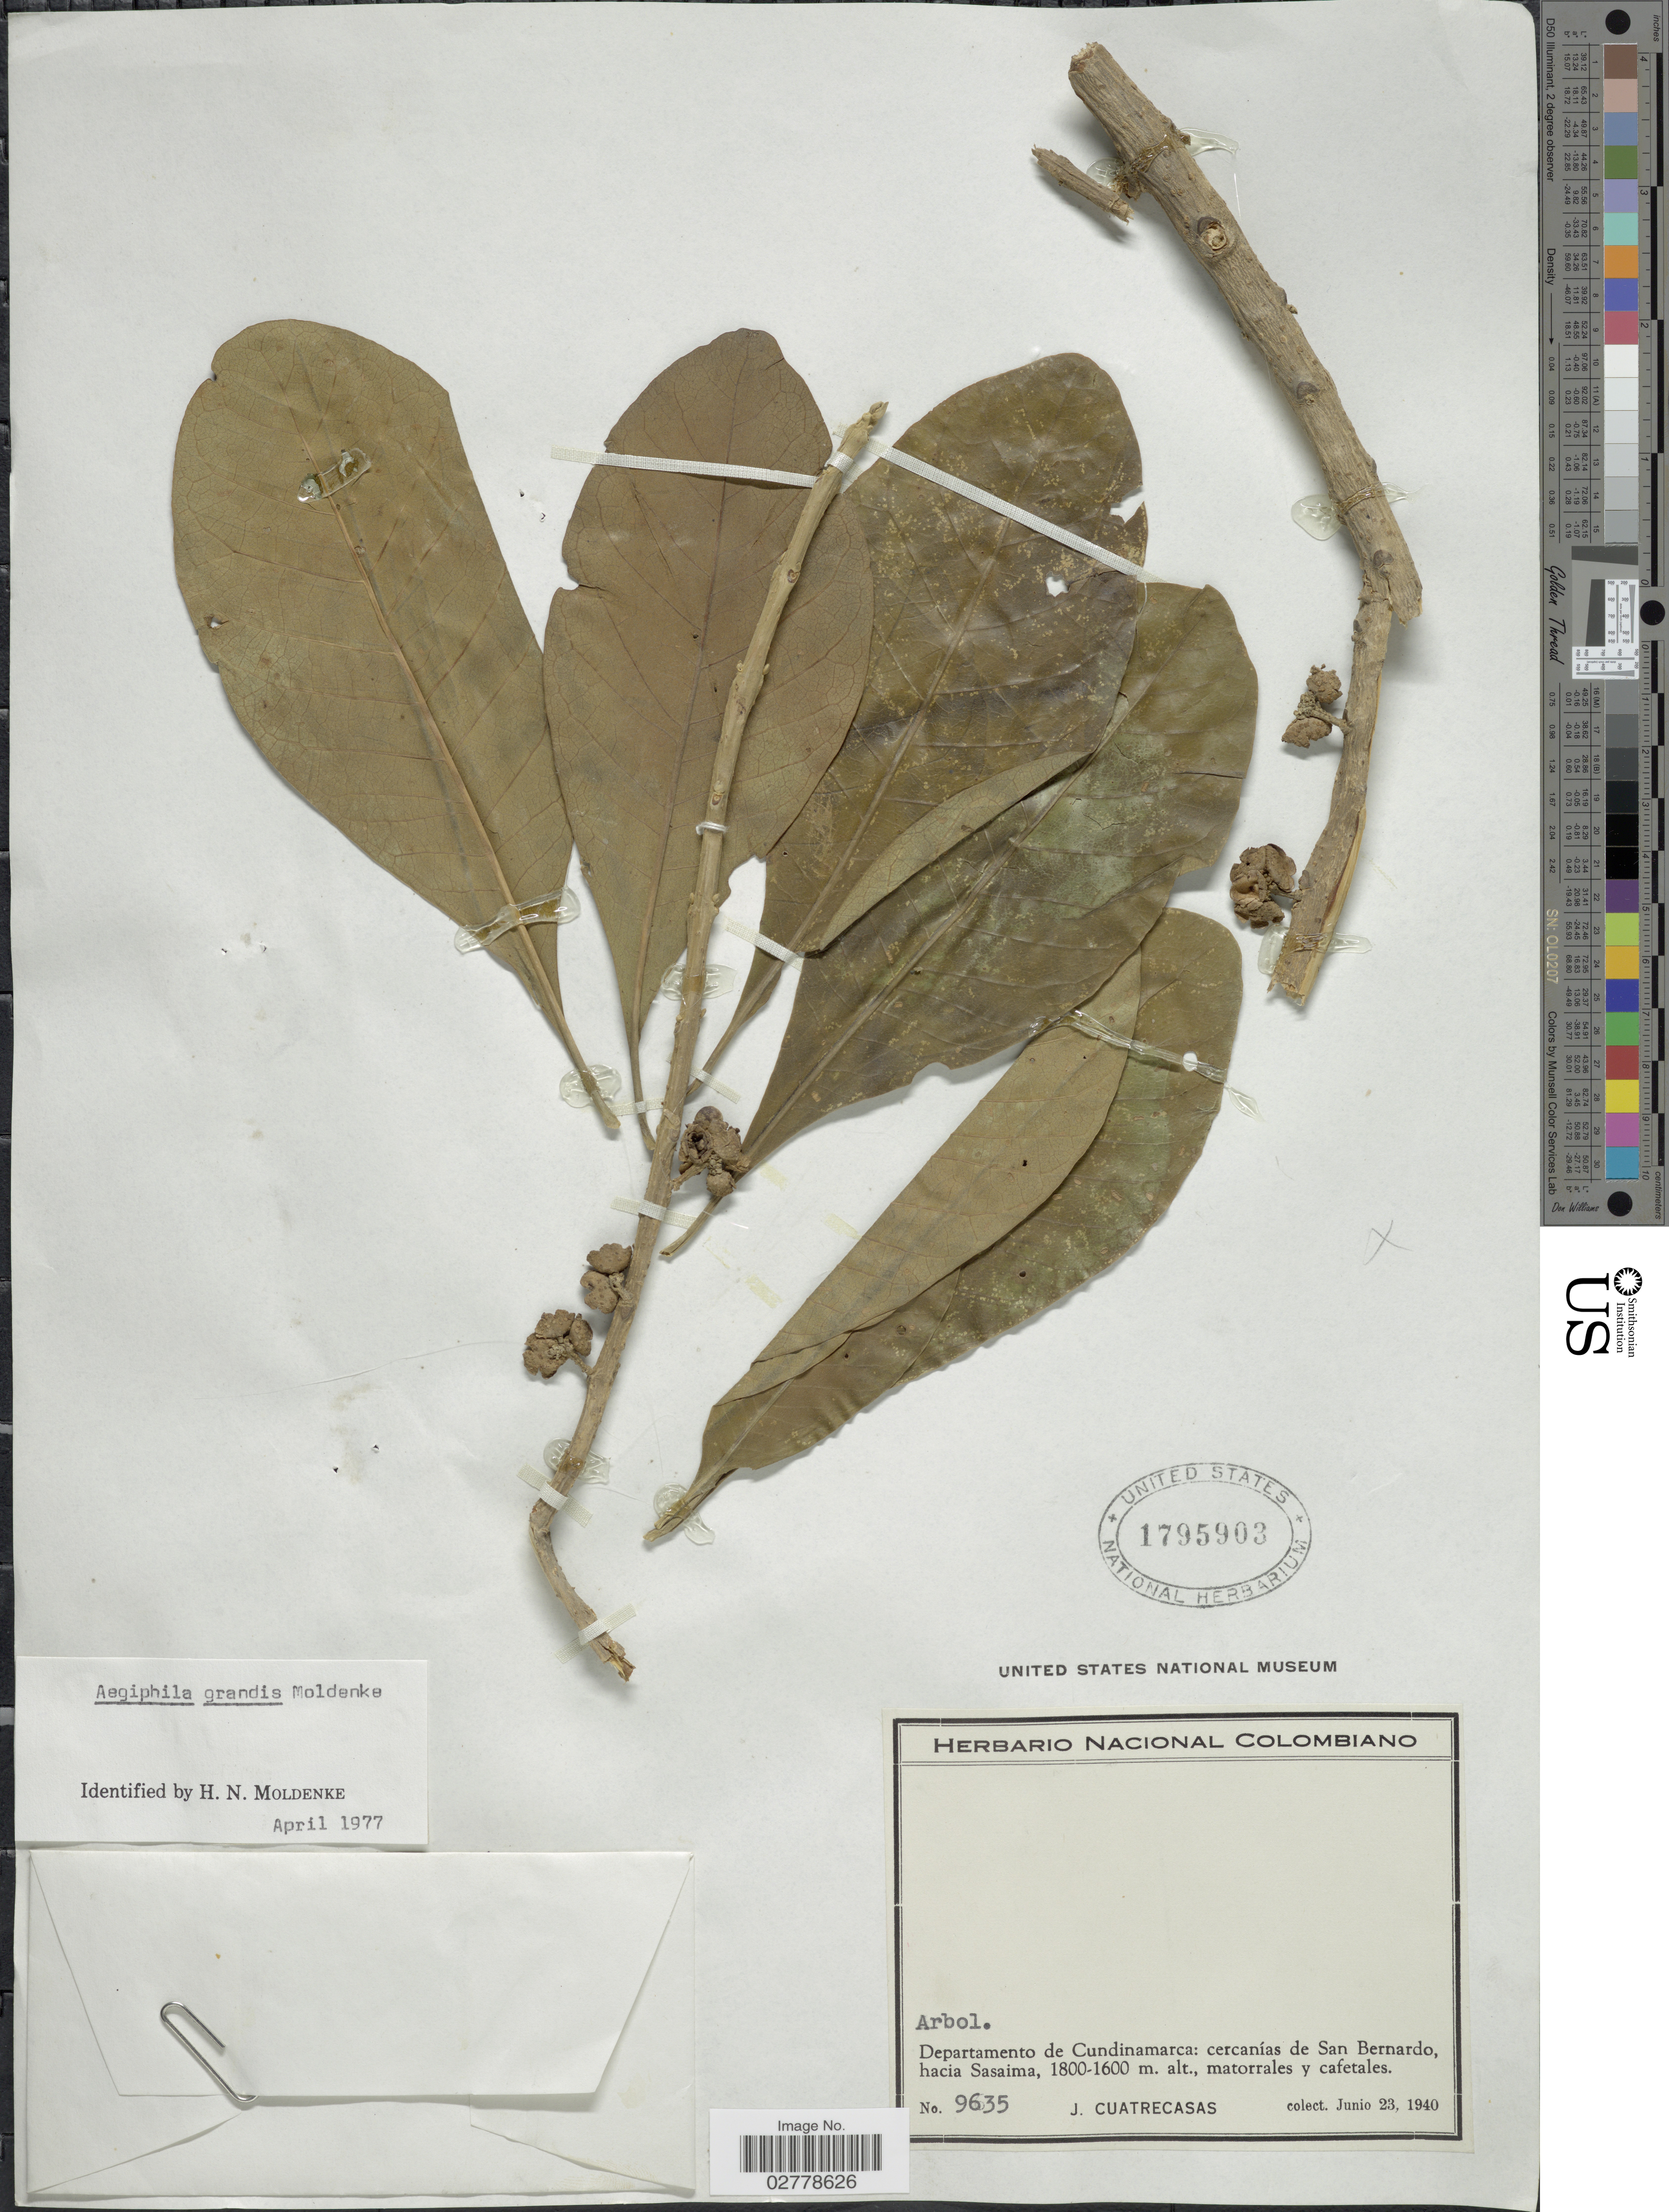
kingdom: Plantae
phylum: Tracheophyta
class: Magnoliopsida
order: Lamiales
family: Lamiaceae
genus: Aegiphila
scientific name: Aegiphila grandis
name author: Moldenke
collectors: J. Cuatrecasas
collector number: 9635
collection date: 1940-06-23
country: Colombia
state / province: Cundinamarca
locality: Departamento de Cundinamarca: cercanías de San Bernardo, hacia Sasaima.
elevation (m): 1600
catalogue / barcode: US 1795903